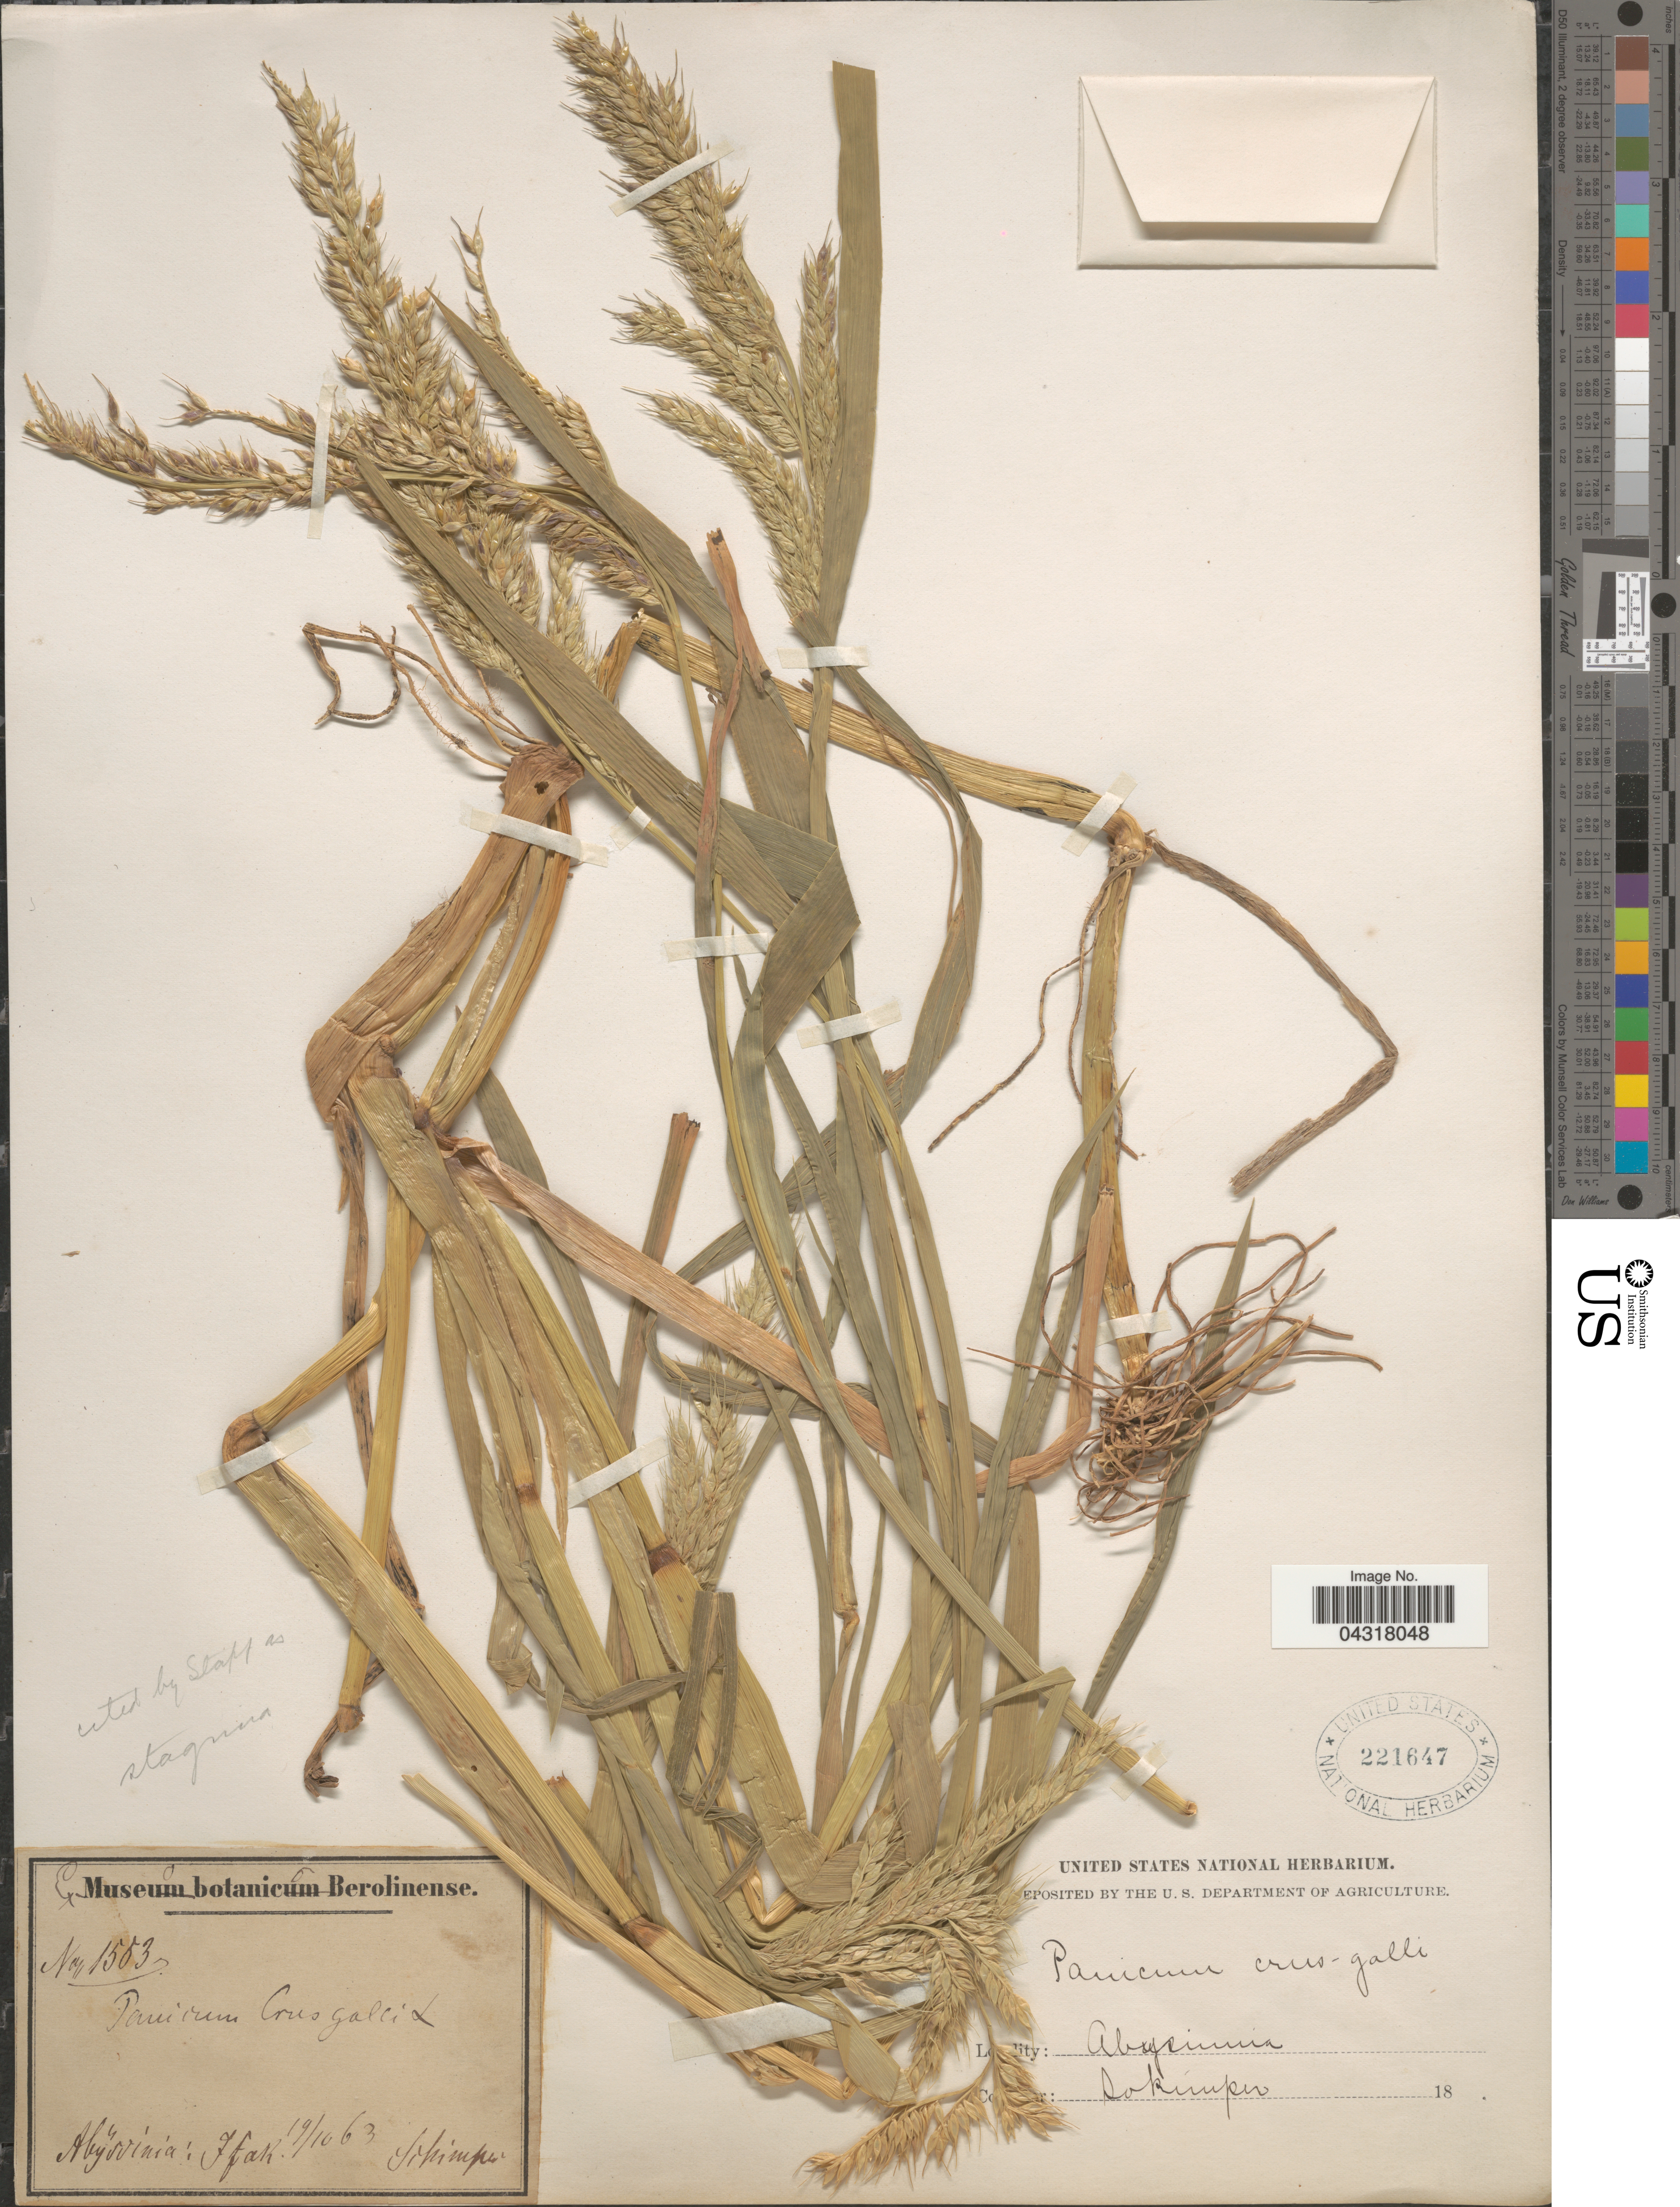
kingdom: Plantae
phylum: Tracheophyta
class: Liliopsida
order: Poales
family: Poaceae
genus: Echinochloa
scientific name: Echinochloa stagnina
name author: (Retz.) P. Beauv.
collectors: -. Schimper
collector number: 1553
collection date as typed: Transcribed d/m/y: 19/10/63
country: Ethiopia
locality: Abÿssinia: Ifak.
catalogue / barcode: US 221647